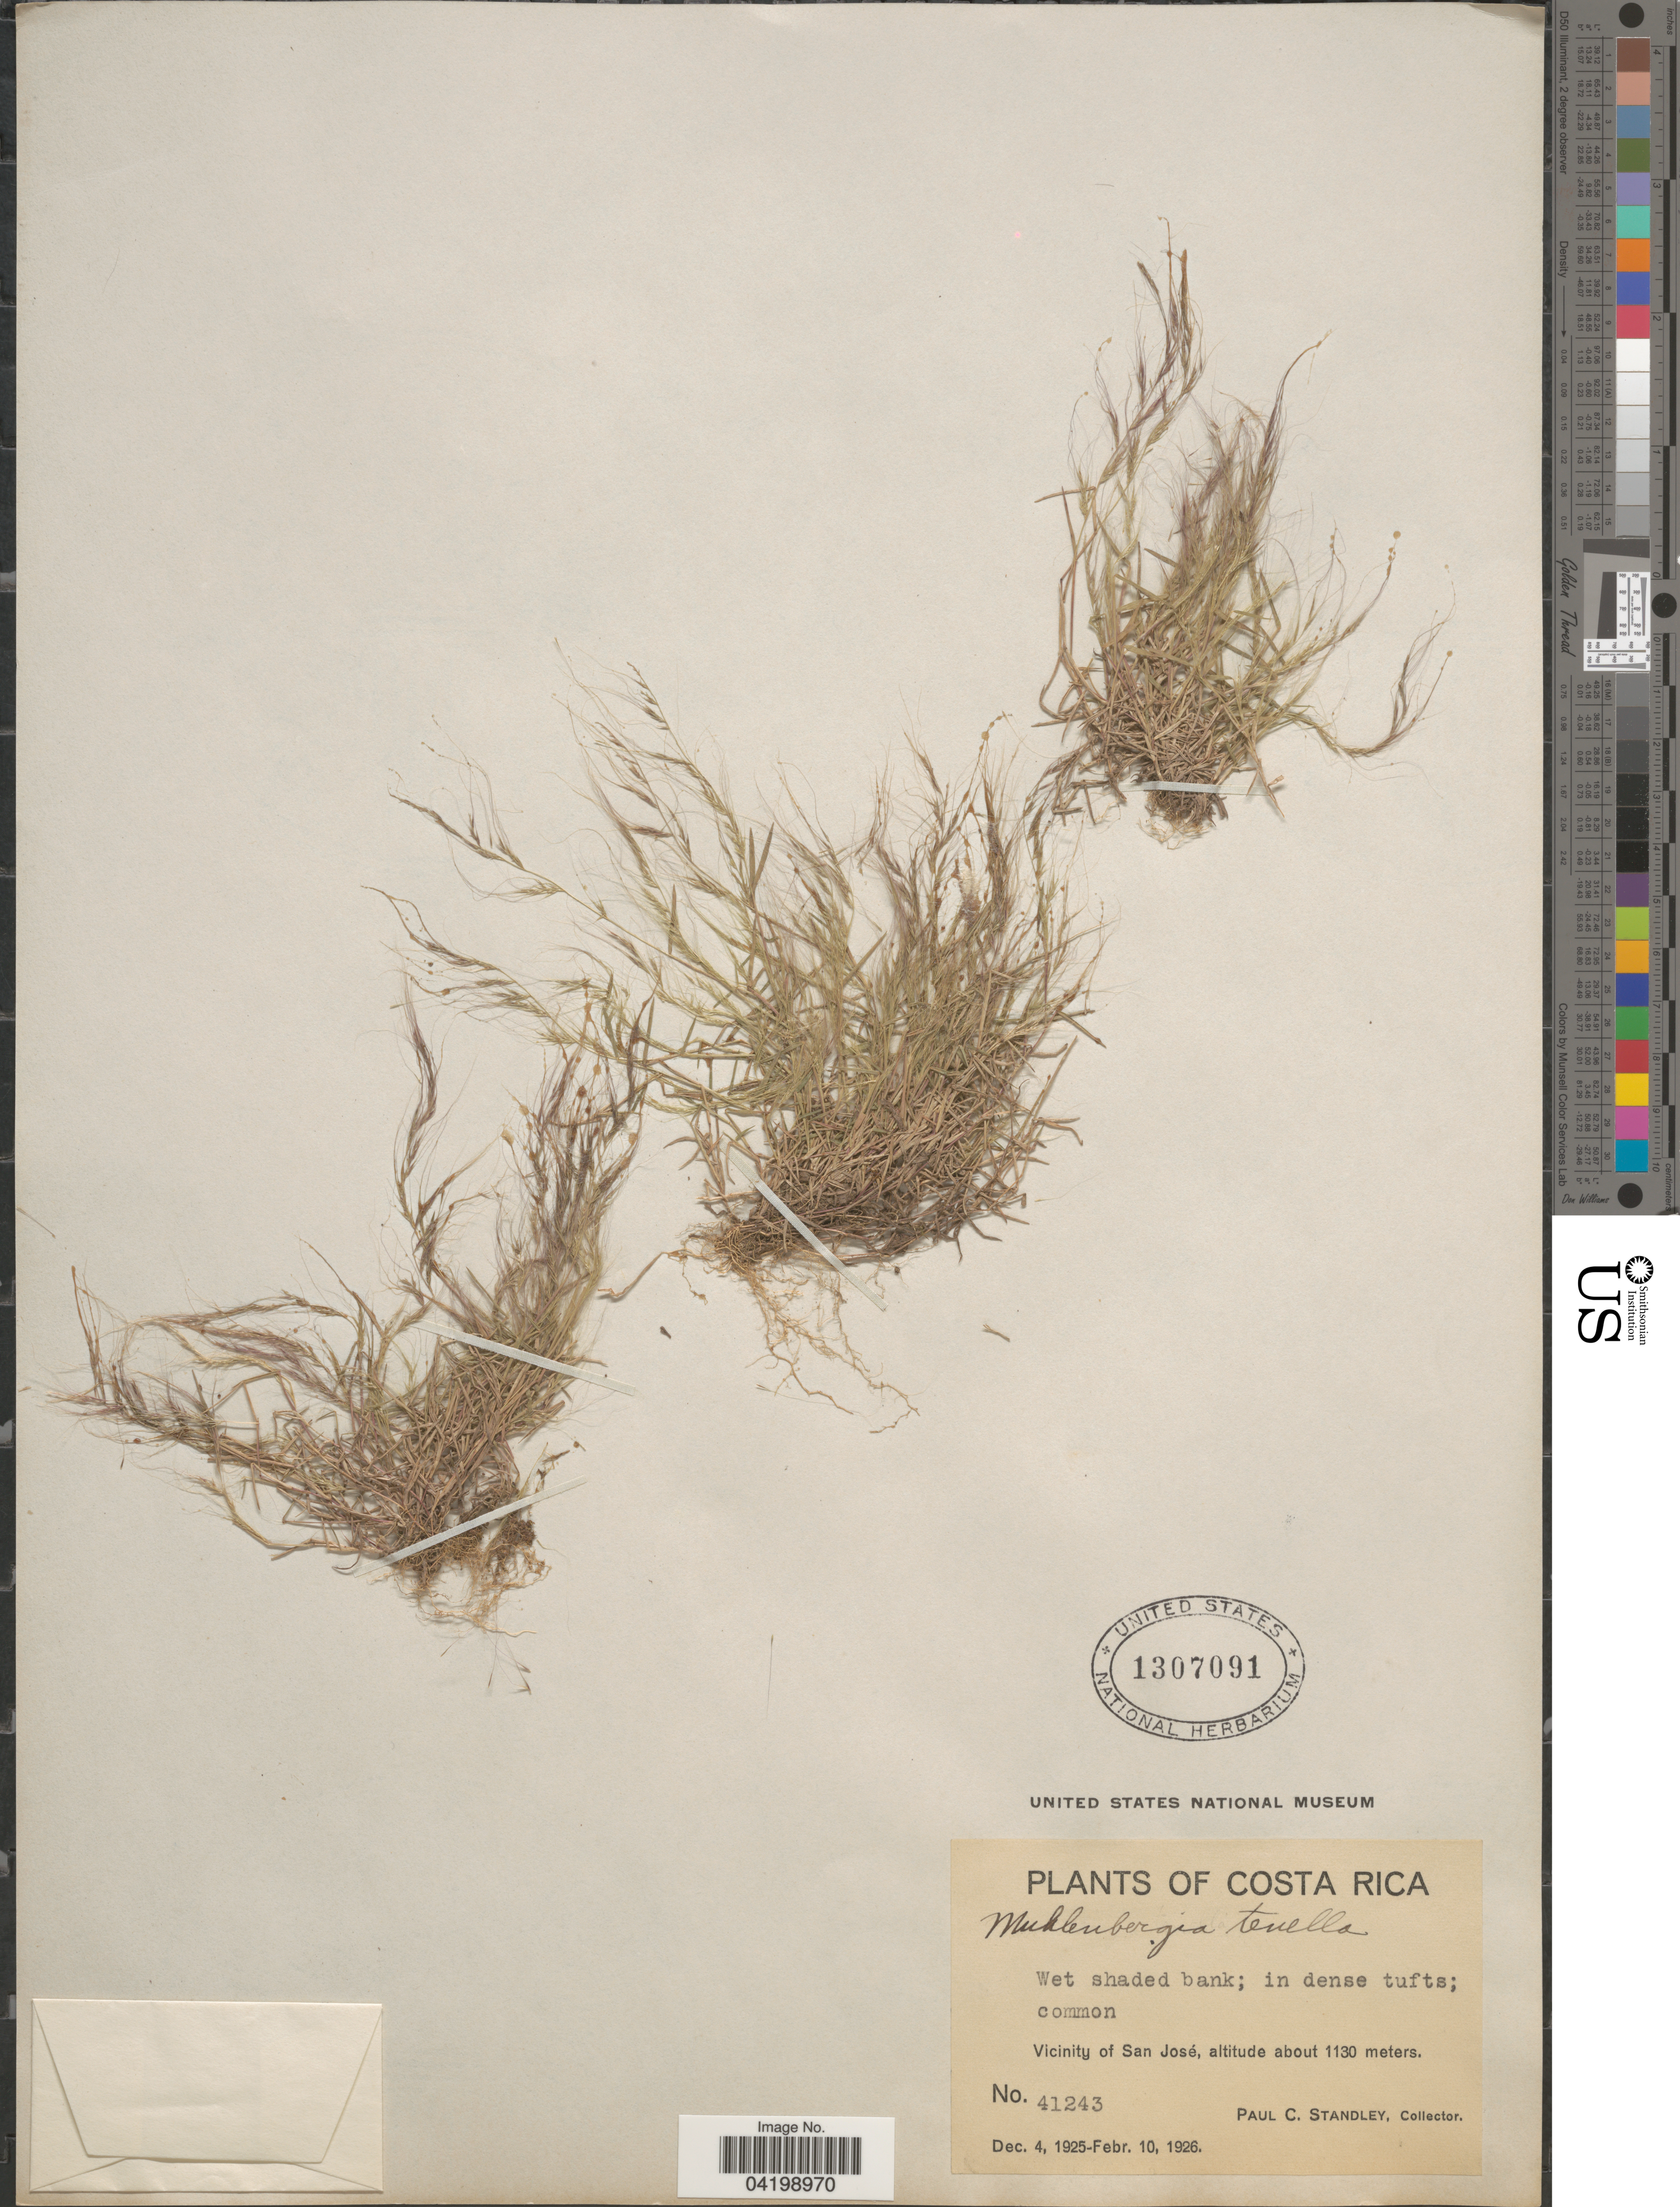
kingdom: Plantae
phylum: Tracheophyta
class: Liliopsida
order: Poales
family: Poaceae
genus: Muhlenbergia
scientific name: Muhlenbergia tenella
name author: (Kunth) Trin.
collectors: P. C. Standley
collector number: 41243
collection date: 1925-12-04/1926-02-10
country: Costa Rica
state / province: San José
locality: Vicinity of San José.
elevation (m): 1130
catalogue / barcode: US 1307091